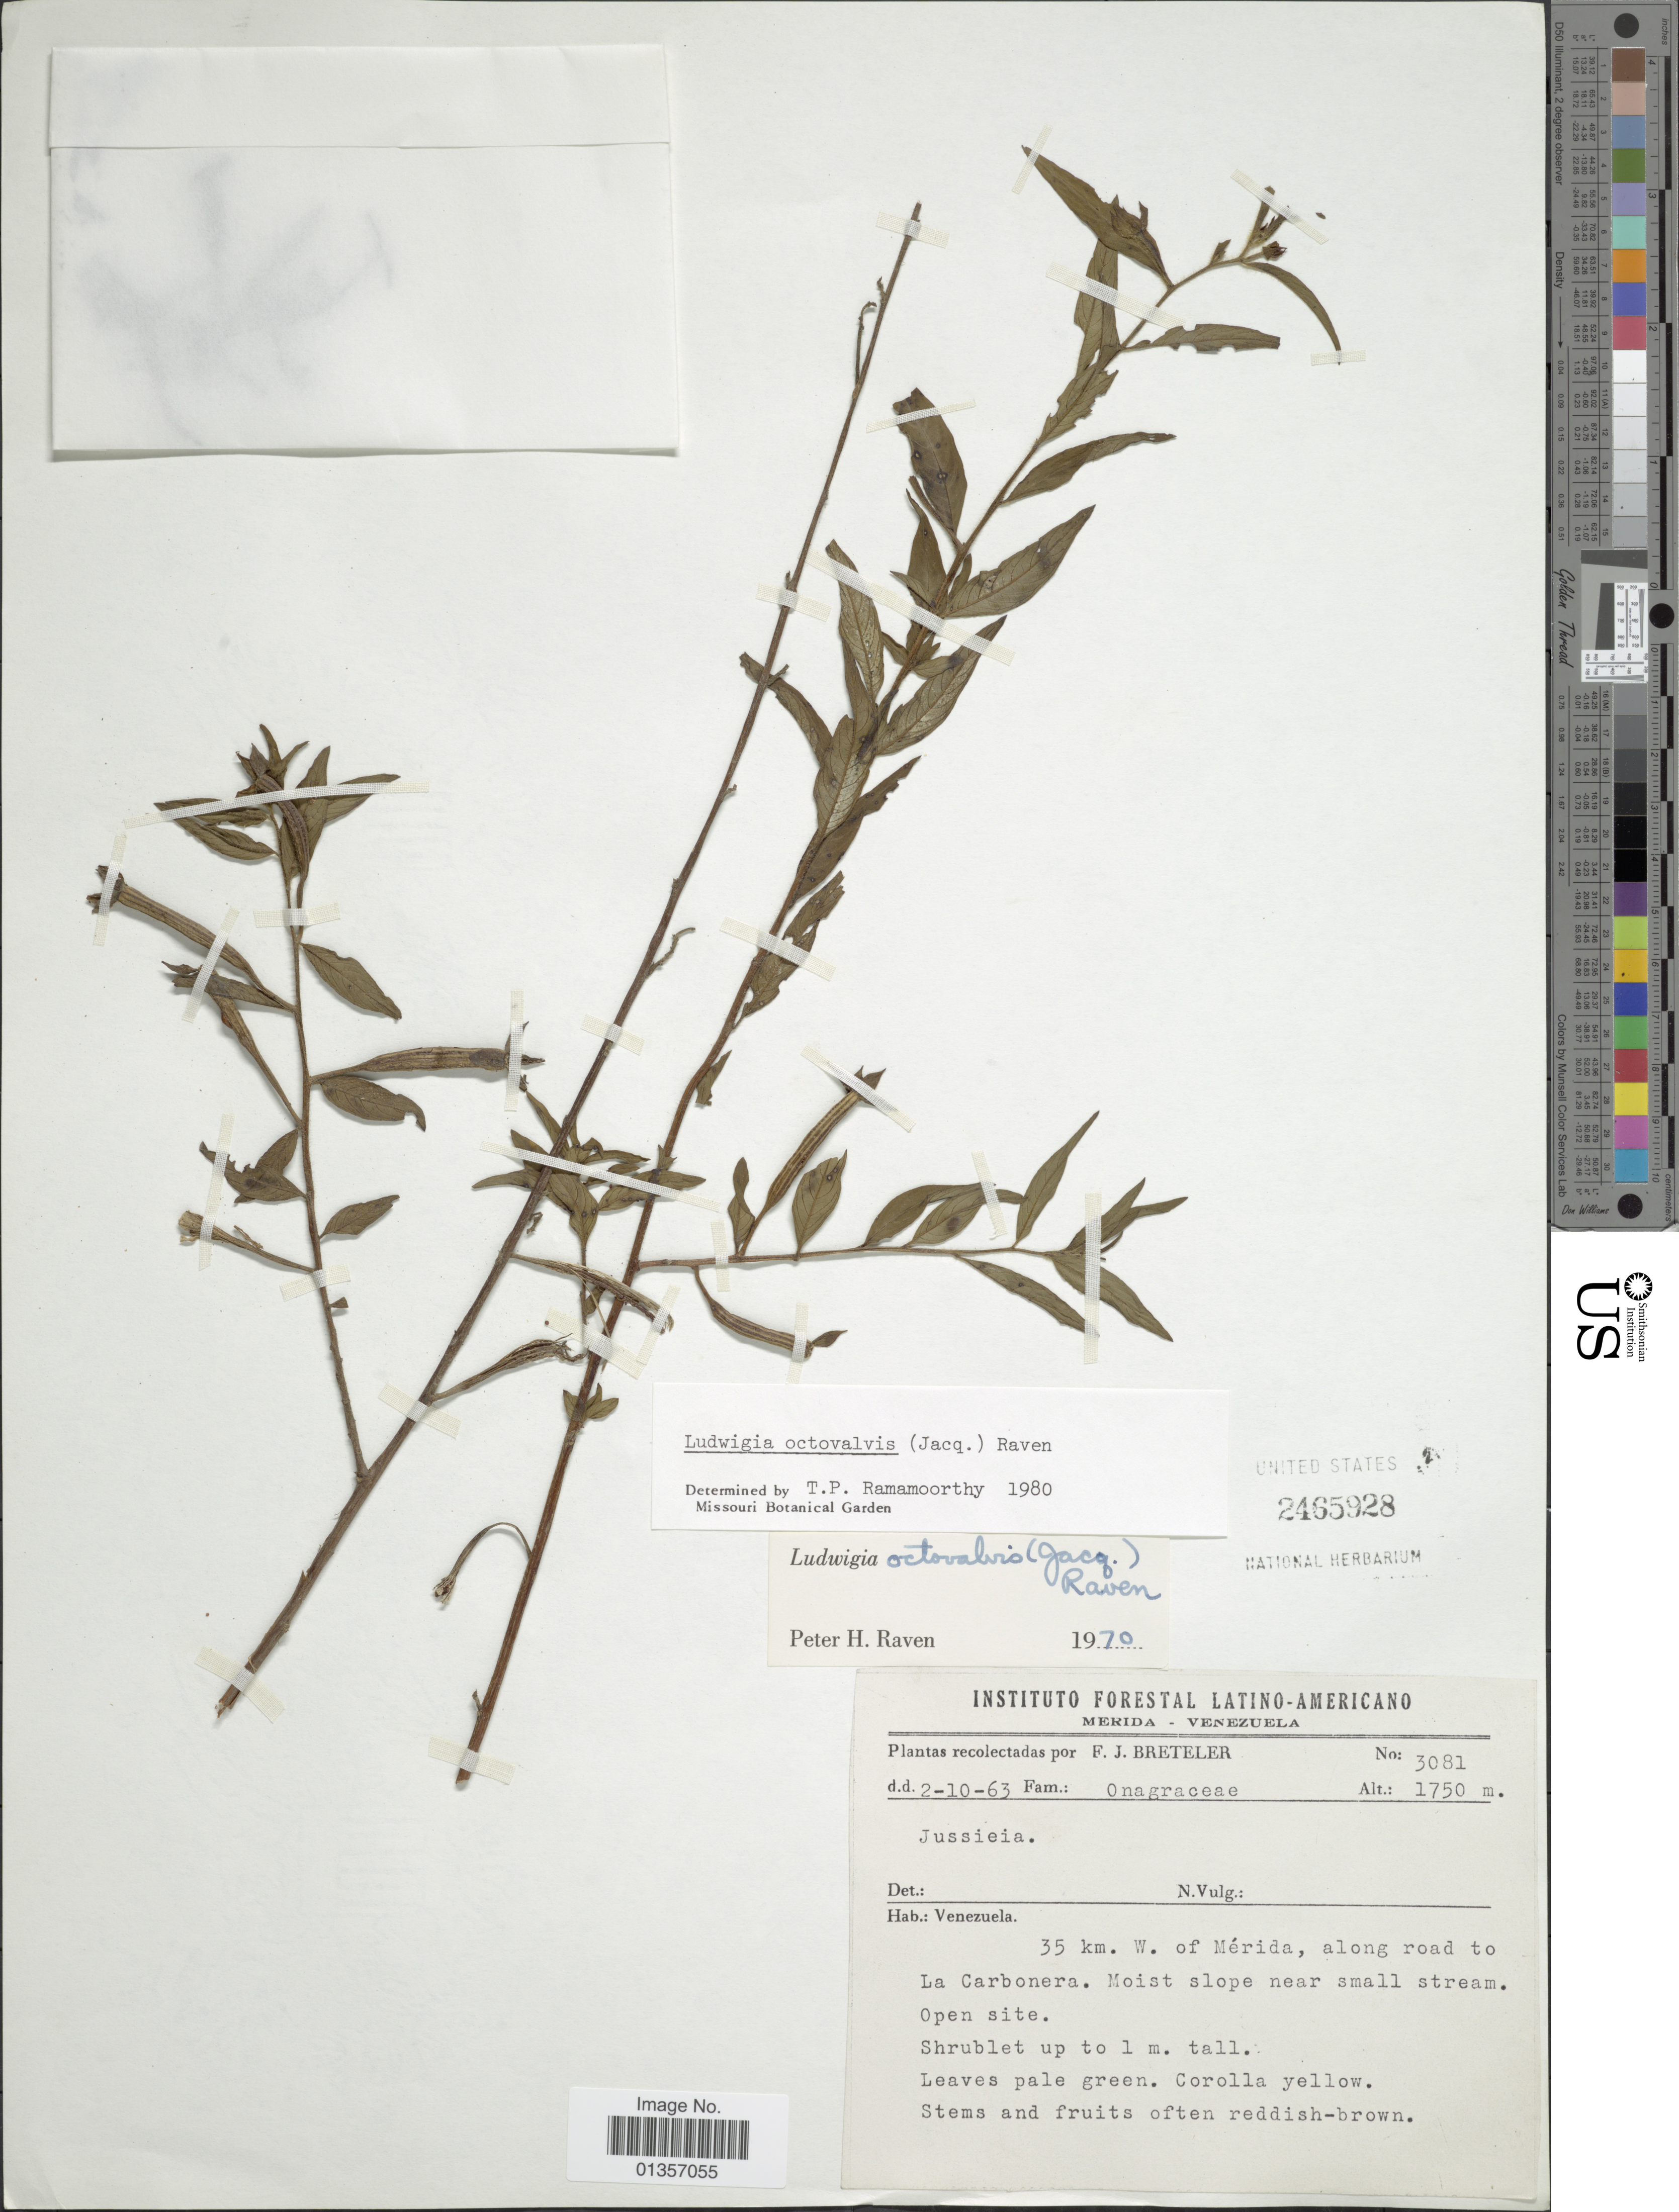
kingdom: Plantae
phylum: Tracheophyta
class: Magnoliopsida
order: Myrtales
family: Onagraceae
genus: Ludwigia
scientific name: Ludwigia octovalvis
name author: (Jacq.) P.H. Raven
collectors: F. J. Breteler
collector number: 3081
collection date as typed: Transcribed d/m/y: 2/10/63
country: Venezuela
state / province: Mérida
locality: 35 km. W. of Mérida, along road to La Carbonera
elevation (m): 1750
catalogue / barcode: US 2465928